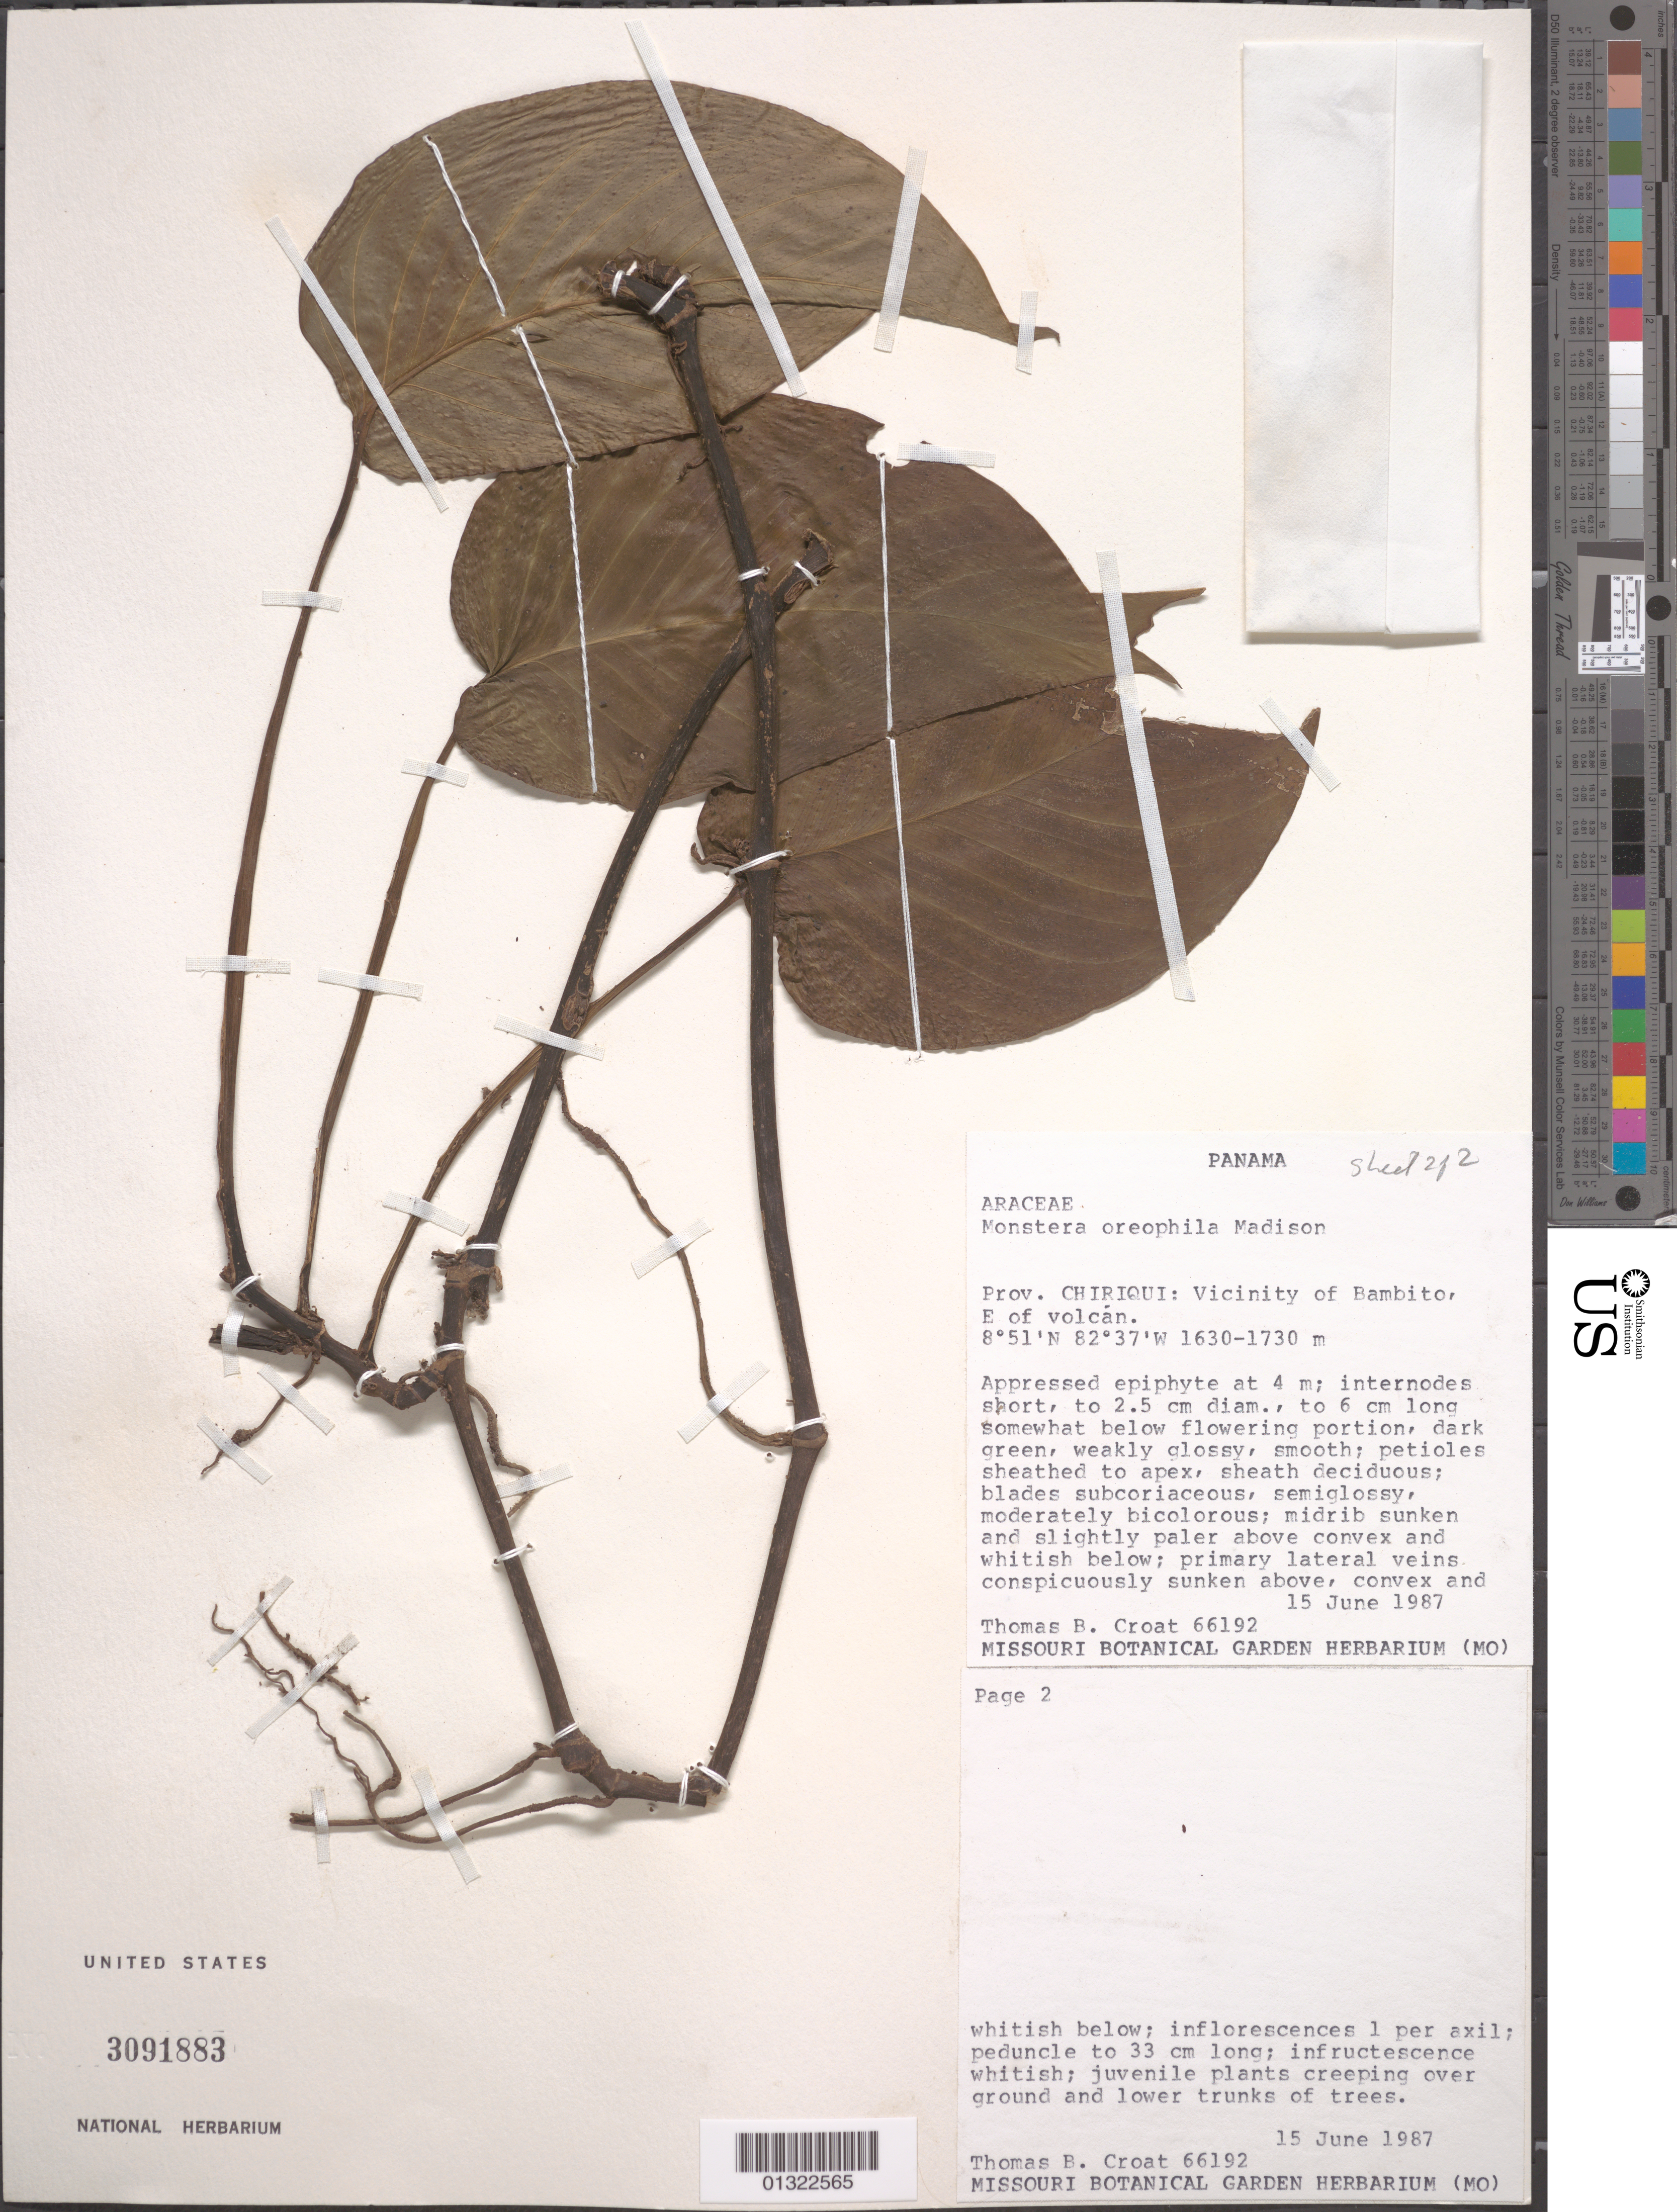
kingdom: Plantae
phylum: Tracheophyta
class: Liliopsida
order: Alismatales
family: Araceae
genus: Monstera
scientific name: Monstera oreophila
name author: Madison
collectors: T. B. Croat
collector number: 66192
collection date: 1987-06-15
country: Panama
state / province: Chiriqui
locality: Vicinity of Bambito, E of volcán.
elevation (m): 1630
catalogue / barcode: US 3091883